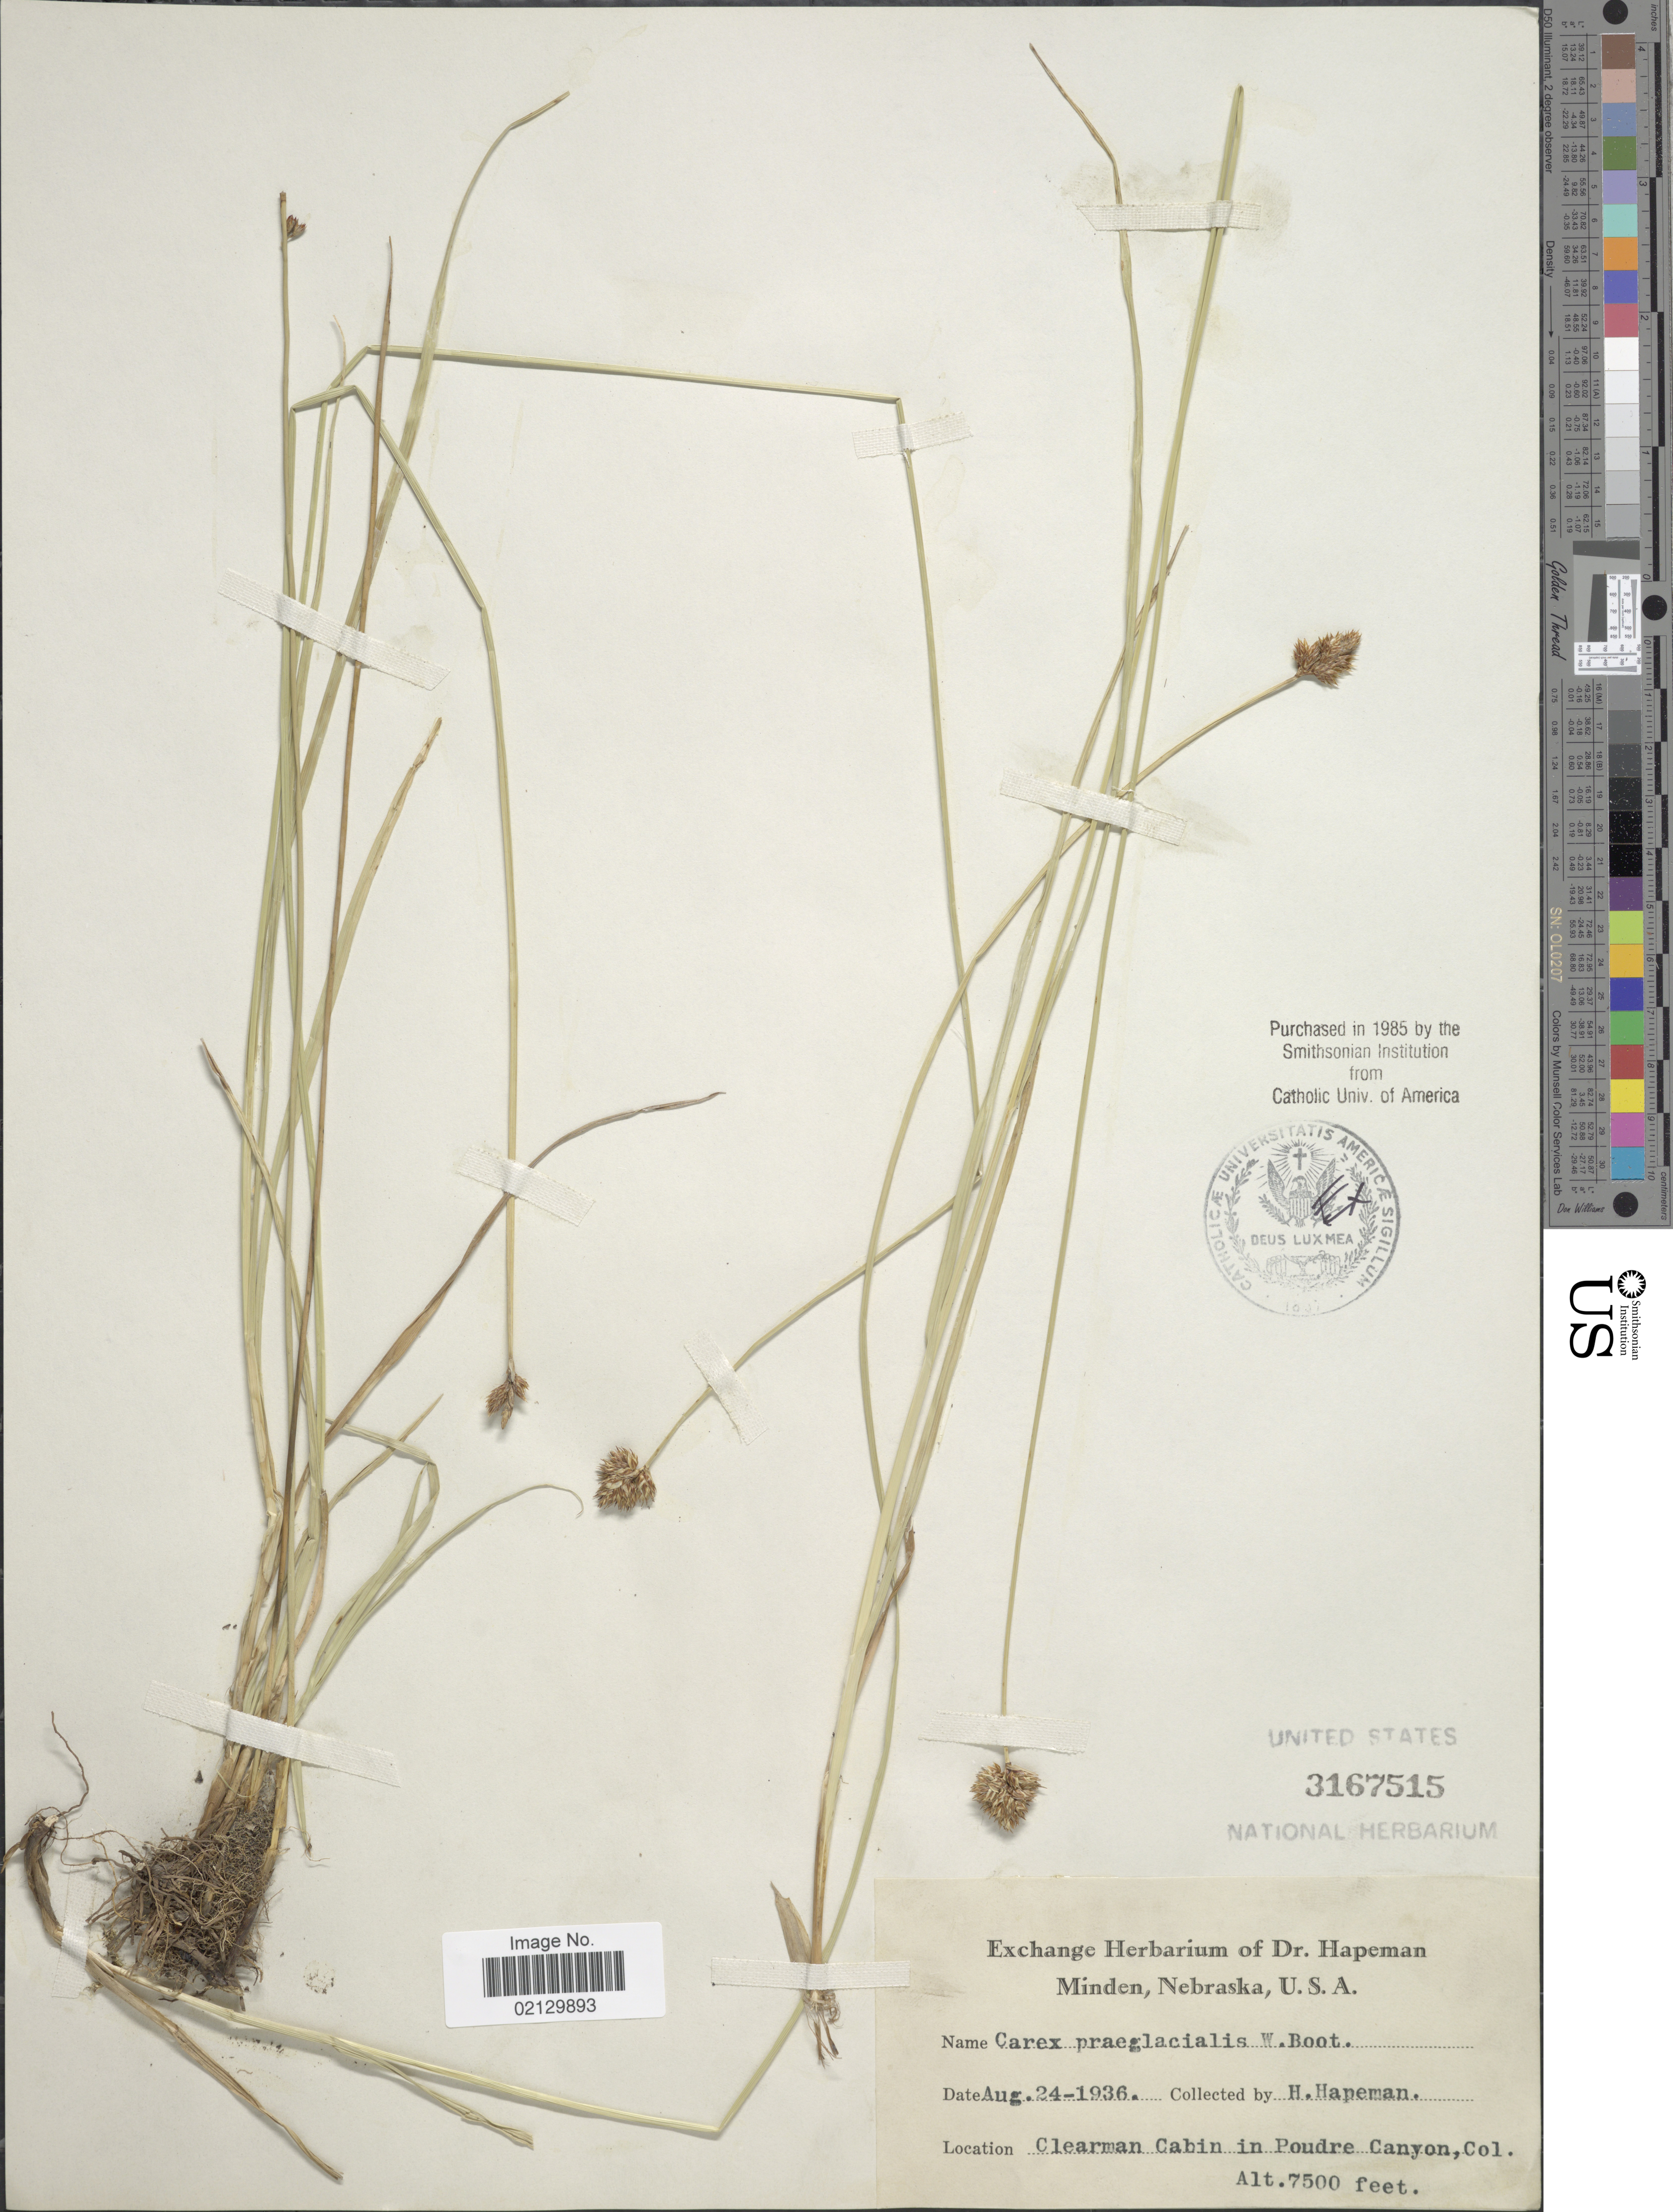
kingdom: Plantae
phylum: Tracheophyta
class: Liliopsida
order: Poales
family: Cyperaceae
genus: Carex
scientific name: Carex praegracilis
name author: W. Boott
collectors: H. Hapeman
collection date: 1936-08-24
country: United States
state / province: Colorado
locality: Clearman Cabin in Poudre Canyon,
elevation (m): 2286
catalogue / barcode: US 3167515